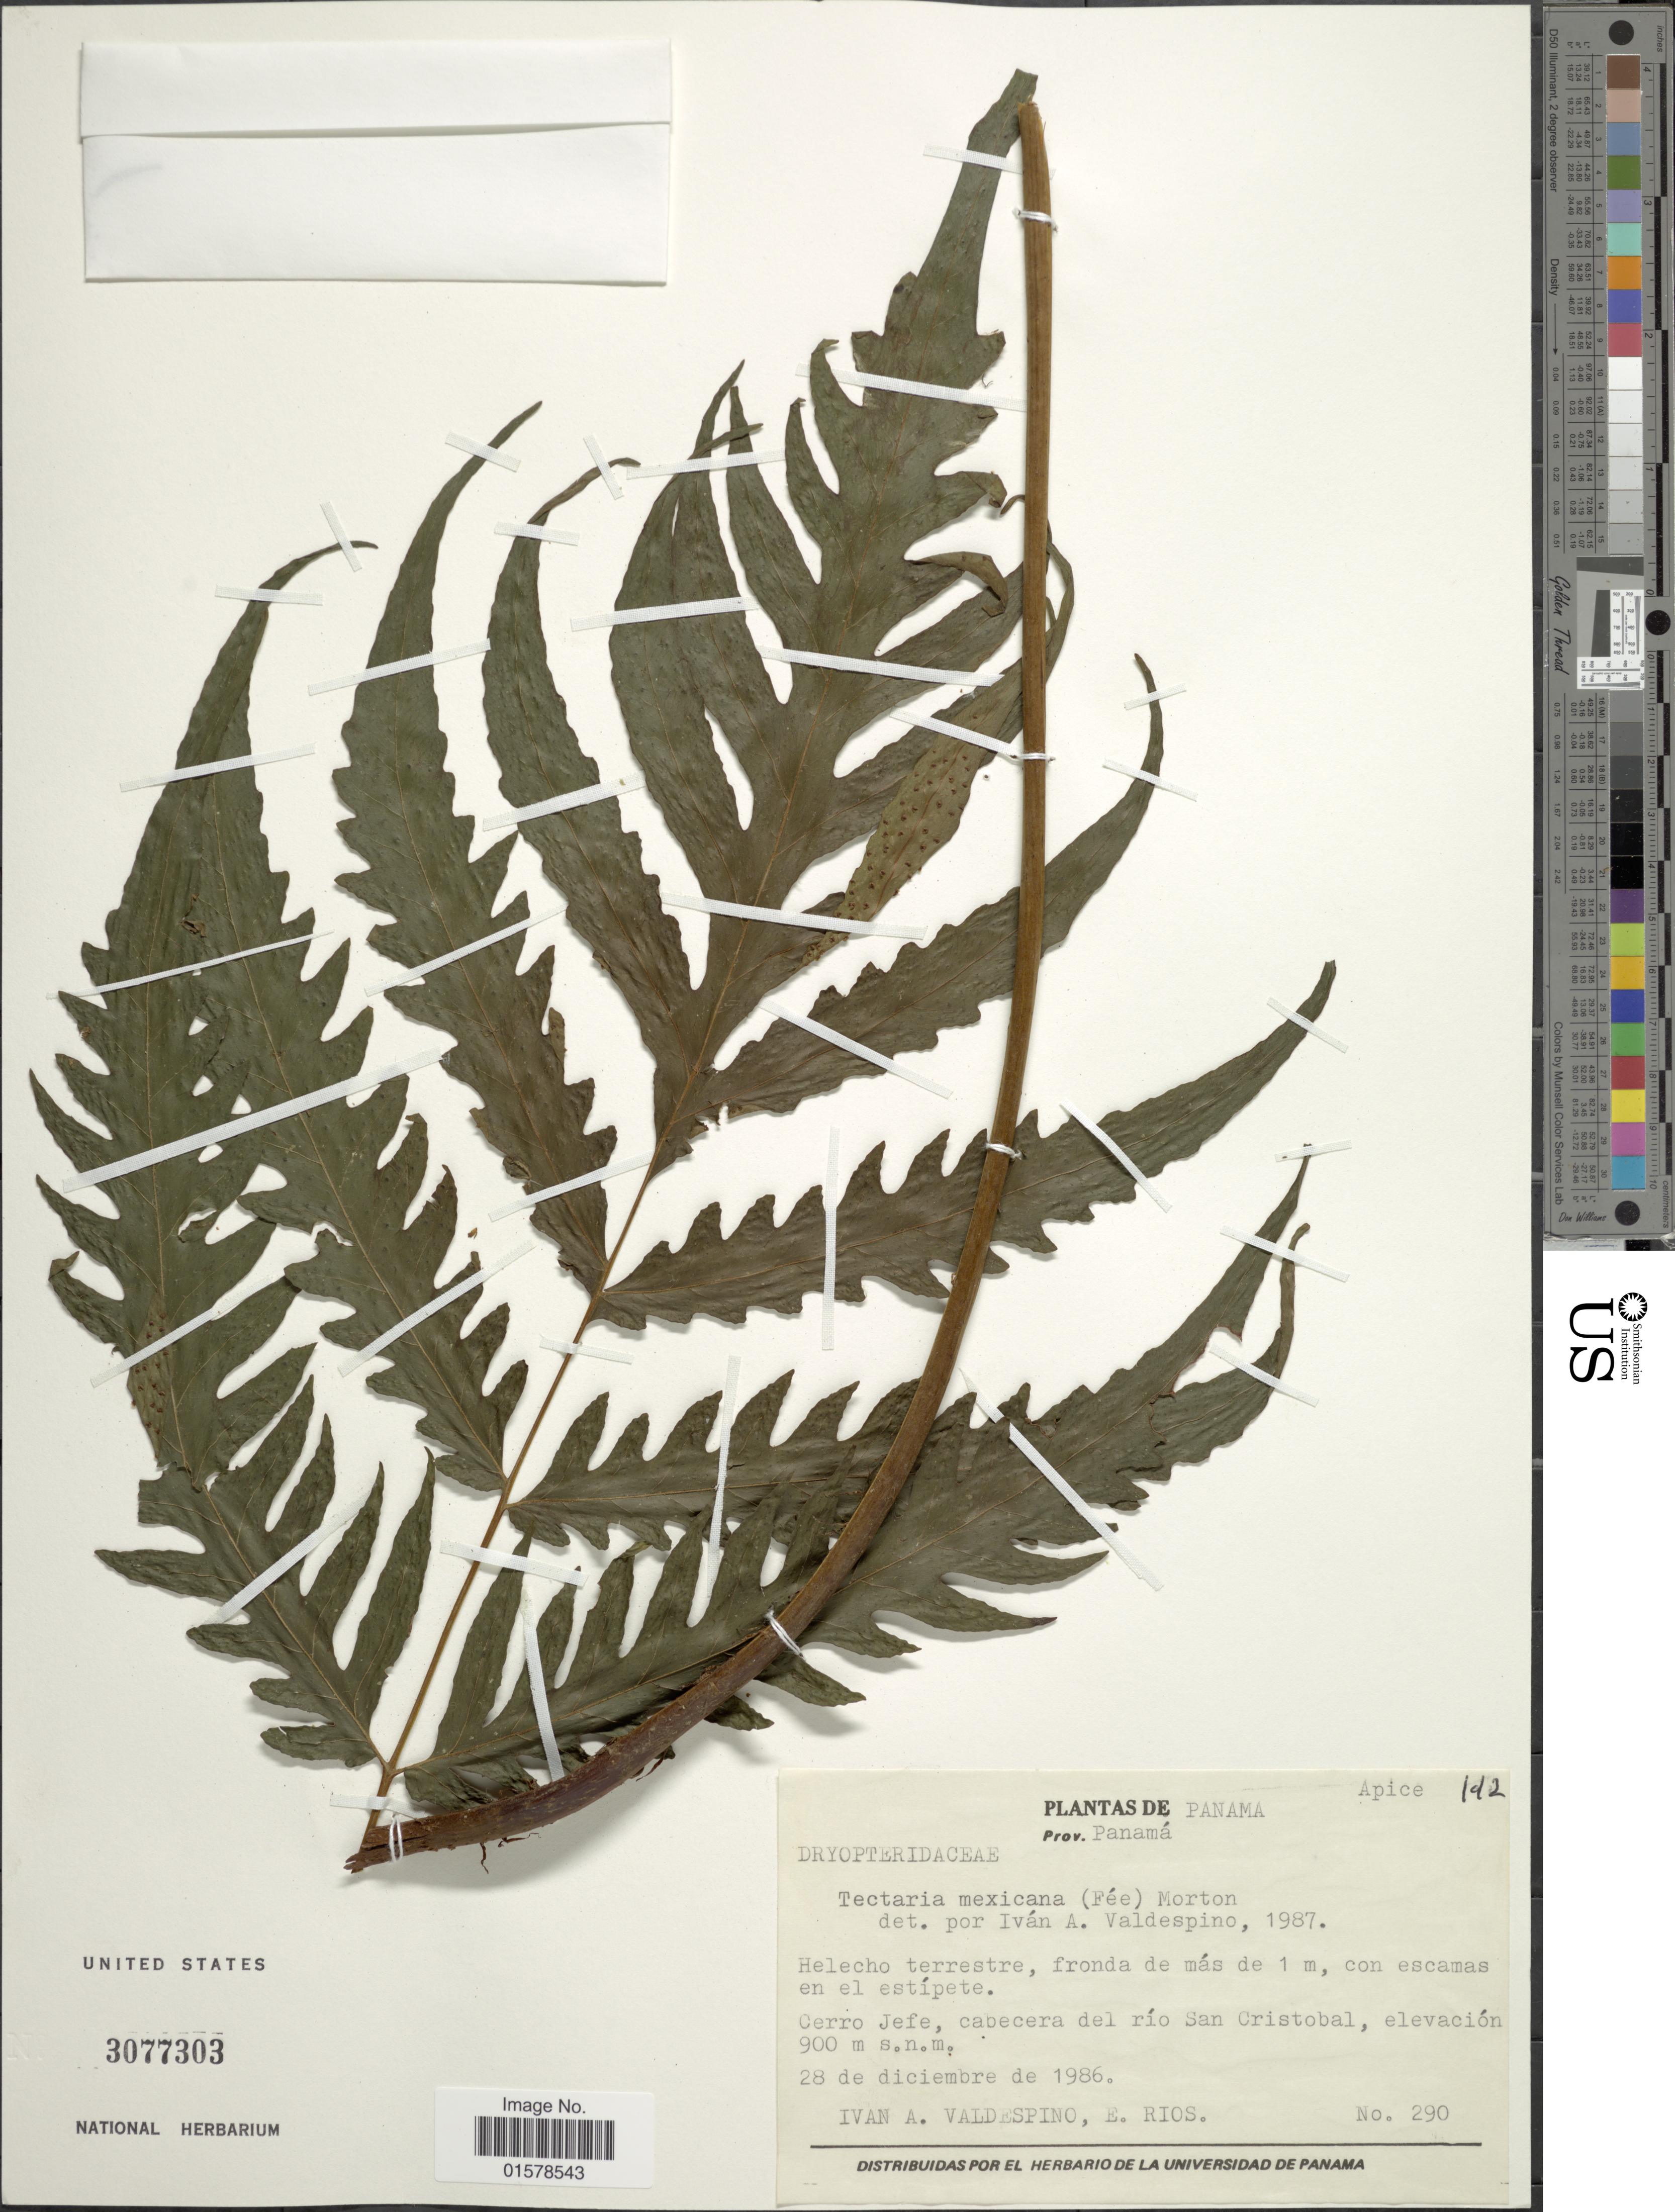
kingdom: Plantae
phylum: Tracheophyta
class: Polypodiopsida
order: Polypodiales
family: Tectariaceae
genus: Tectaria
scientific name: Tectaria mexicana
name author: (Fée) C.V. Morton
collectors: I. A. Valdespino & E. Rios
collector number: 290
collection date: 1986-12-28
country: Panama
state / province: Panamá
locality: Prov. Panama. Cerro Jefe, cabecera del rio San Cristobal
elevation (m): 900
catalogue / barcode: US 3077303